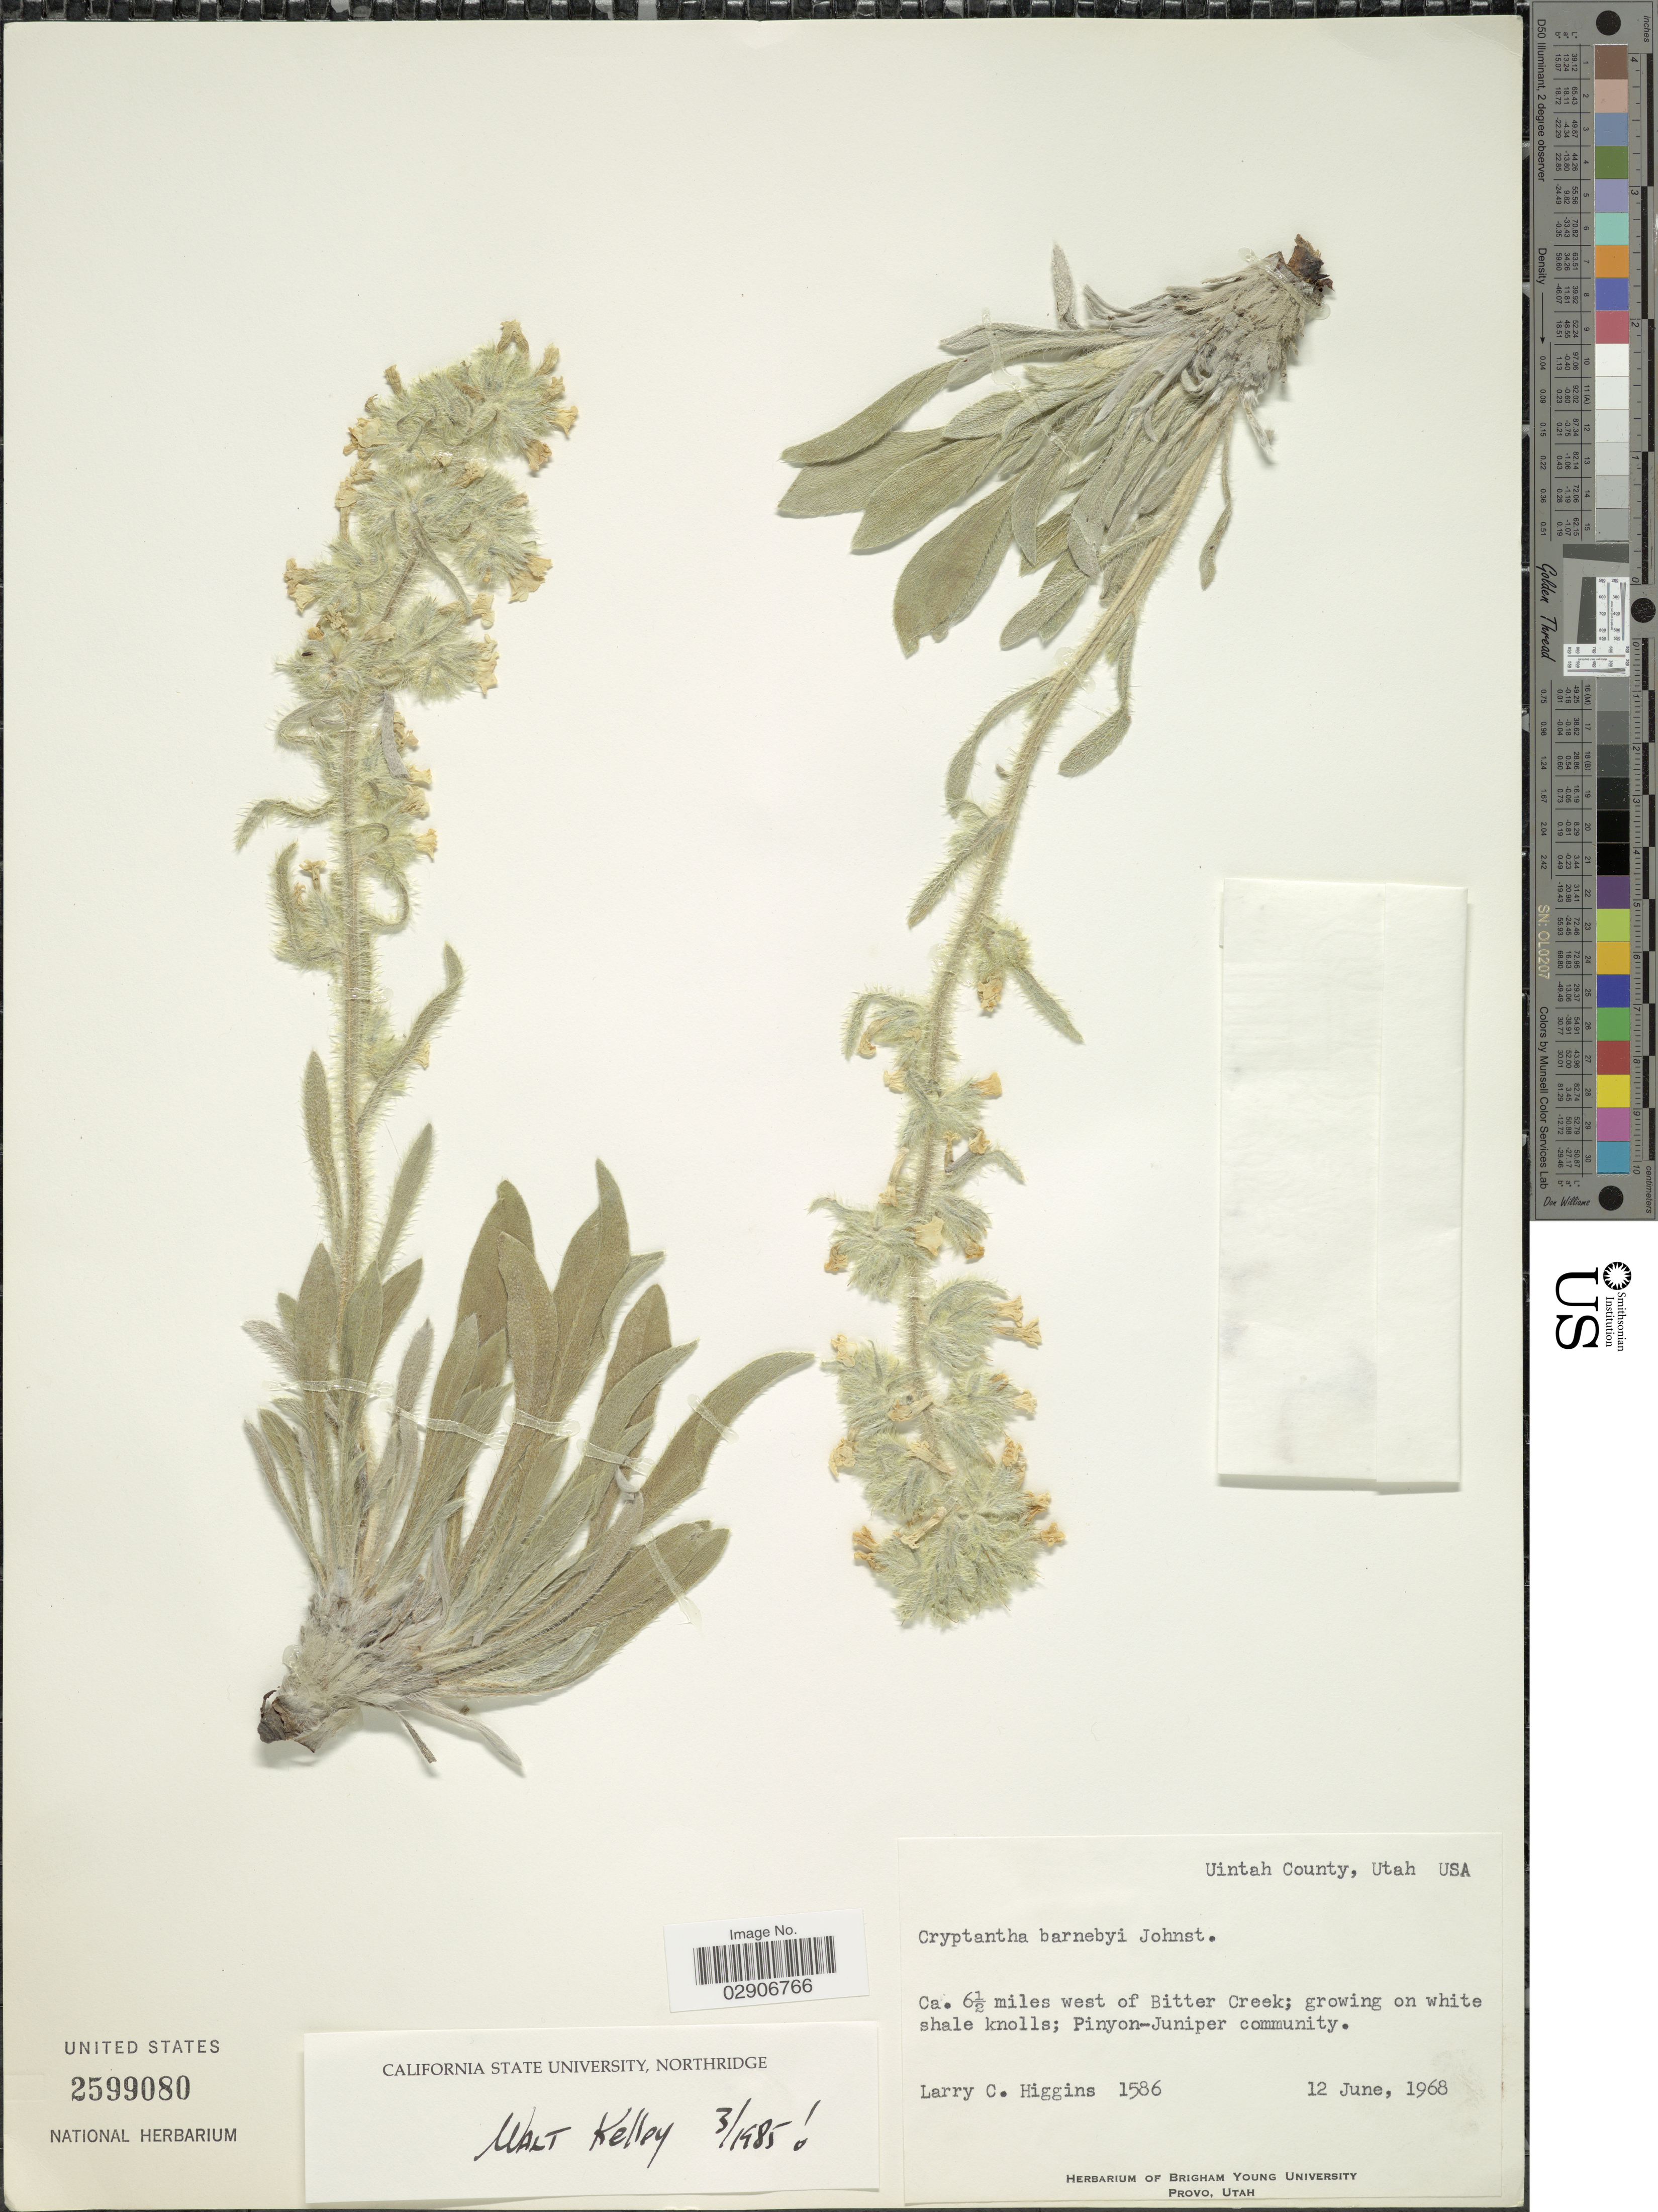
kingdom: Plantae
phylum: Tracheophyta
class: Magnoliopsida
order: Boraginales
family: Boraginaceae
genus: Cryptantha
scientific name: Cryptantha barnebyi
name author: I.M. Johnst.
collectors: L. Higgins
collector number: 1586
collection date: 1968-06-12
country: United States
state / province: Utah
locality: Uintah County. Ca. 6½ miles west of Bitter Creek.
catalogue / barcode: US 2599080